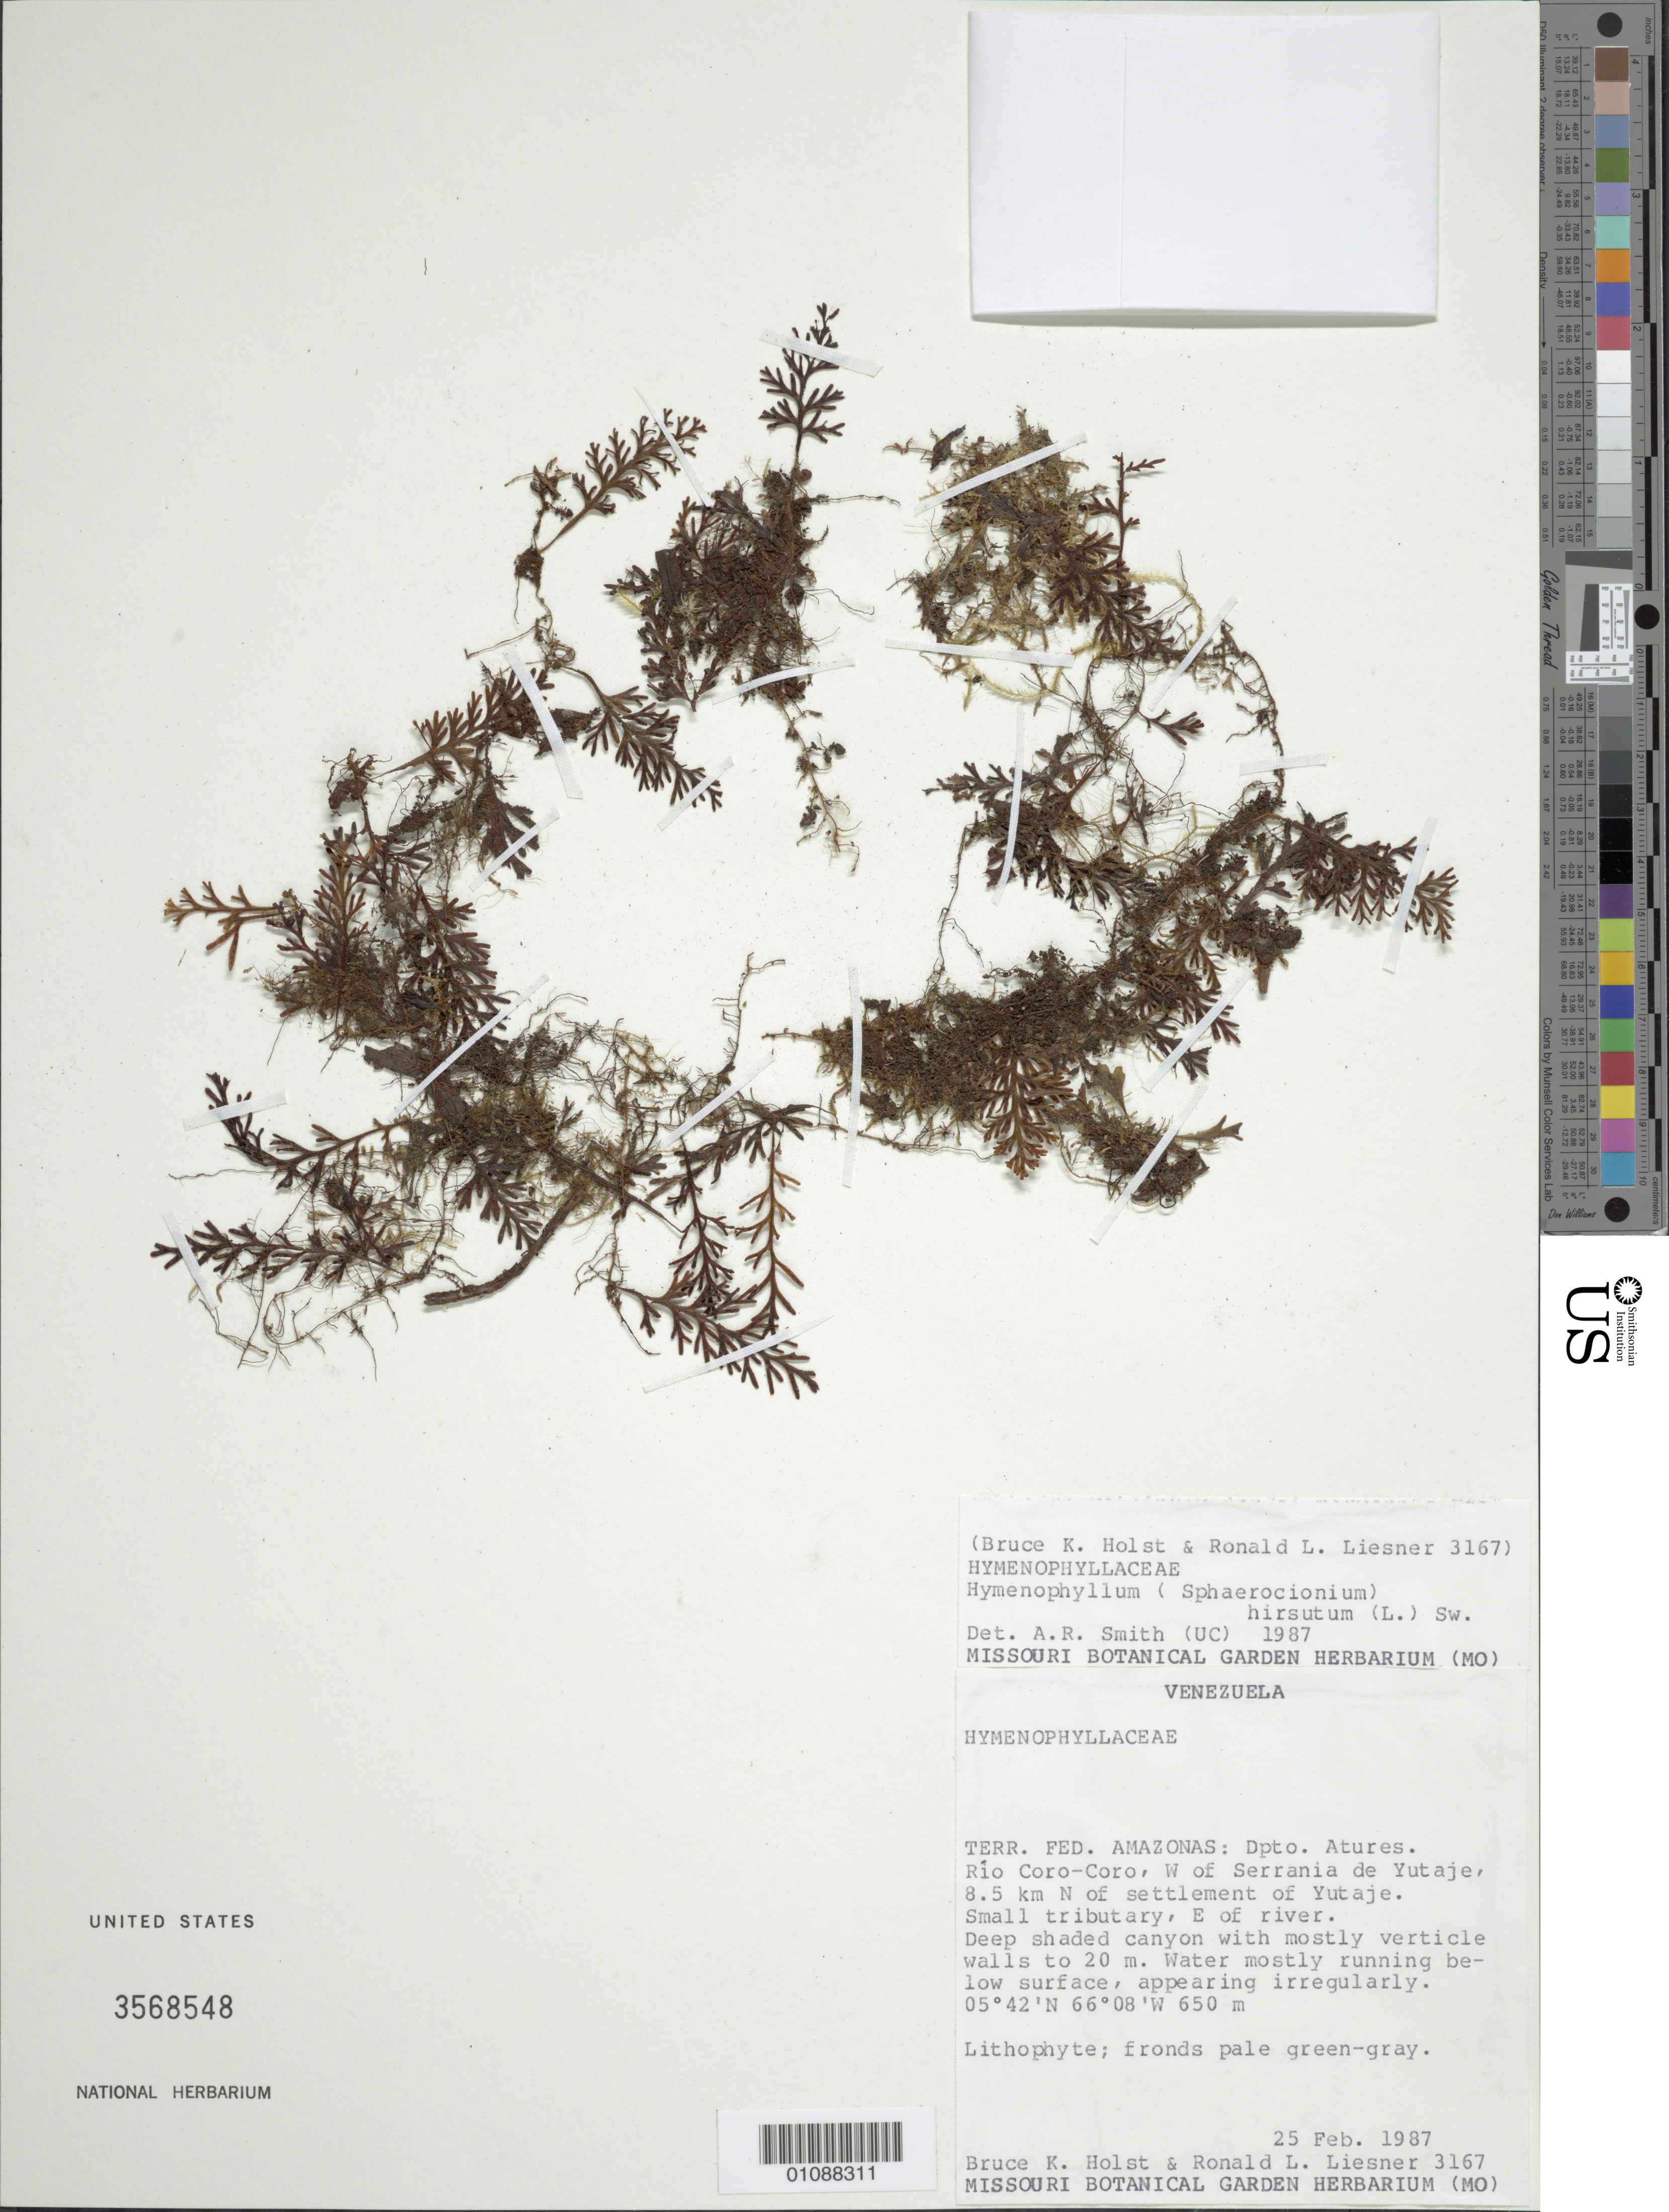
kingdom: Plantae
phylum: Tracheophyta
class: Polypodiopsida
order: Hymenophyllales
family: Hymenophyllaceae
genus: Hymenophyllum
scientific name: Hymenophyllum hirsutum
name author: (L.) Sw.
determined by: Smith, Alan R., (UC)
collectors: B. Holst & R. L. Liesner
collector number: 3167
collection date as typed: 25-Feb-87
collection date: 1987-02-25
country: Venezuela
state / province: Amazonas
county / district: Atures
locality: Río Coro-Coro, W of Serrania de Yutajé, 8.5 km N of Yutajé settlement. Small tributary, E of river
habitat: Deep shaded canyon with mostly vertical walls to 20 m; water mostly running below surface, apperaing irregularly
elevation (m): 650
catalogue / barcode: US 3568548